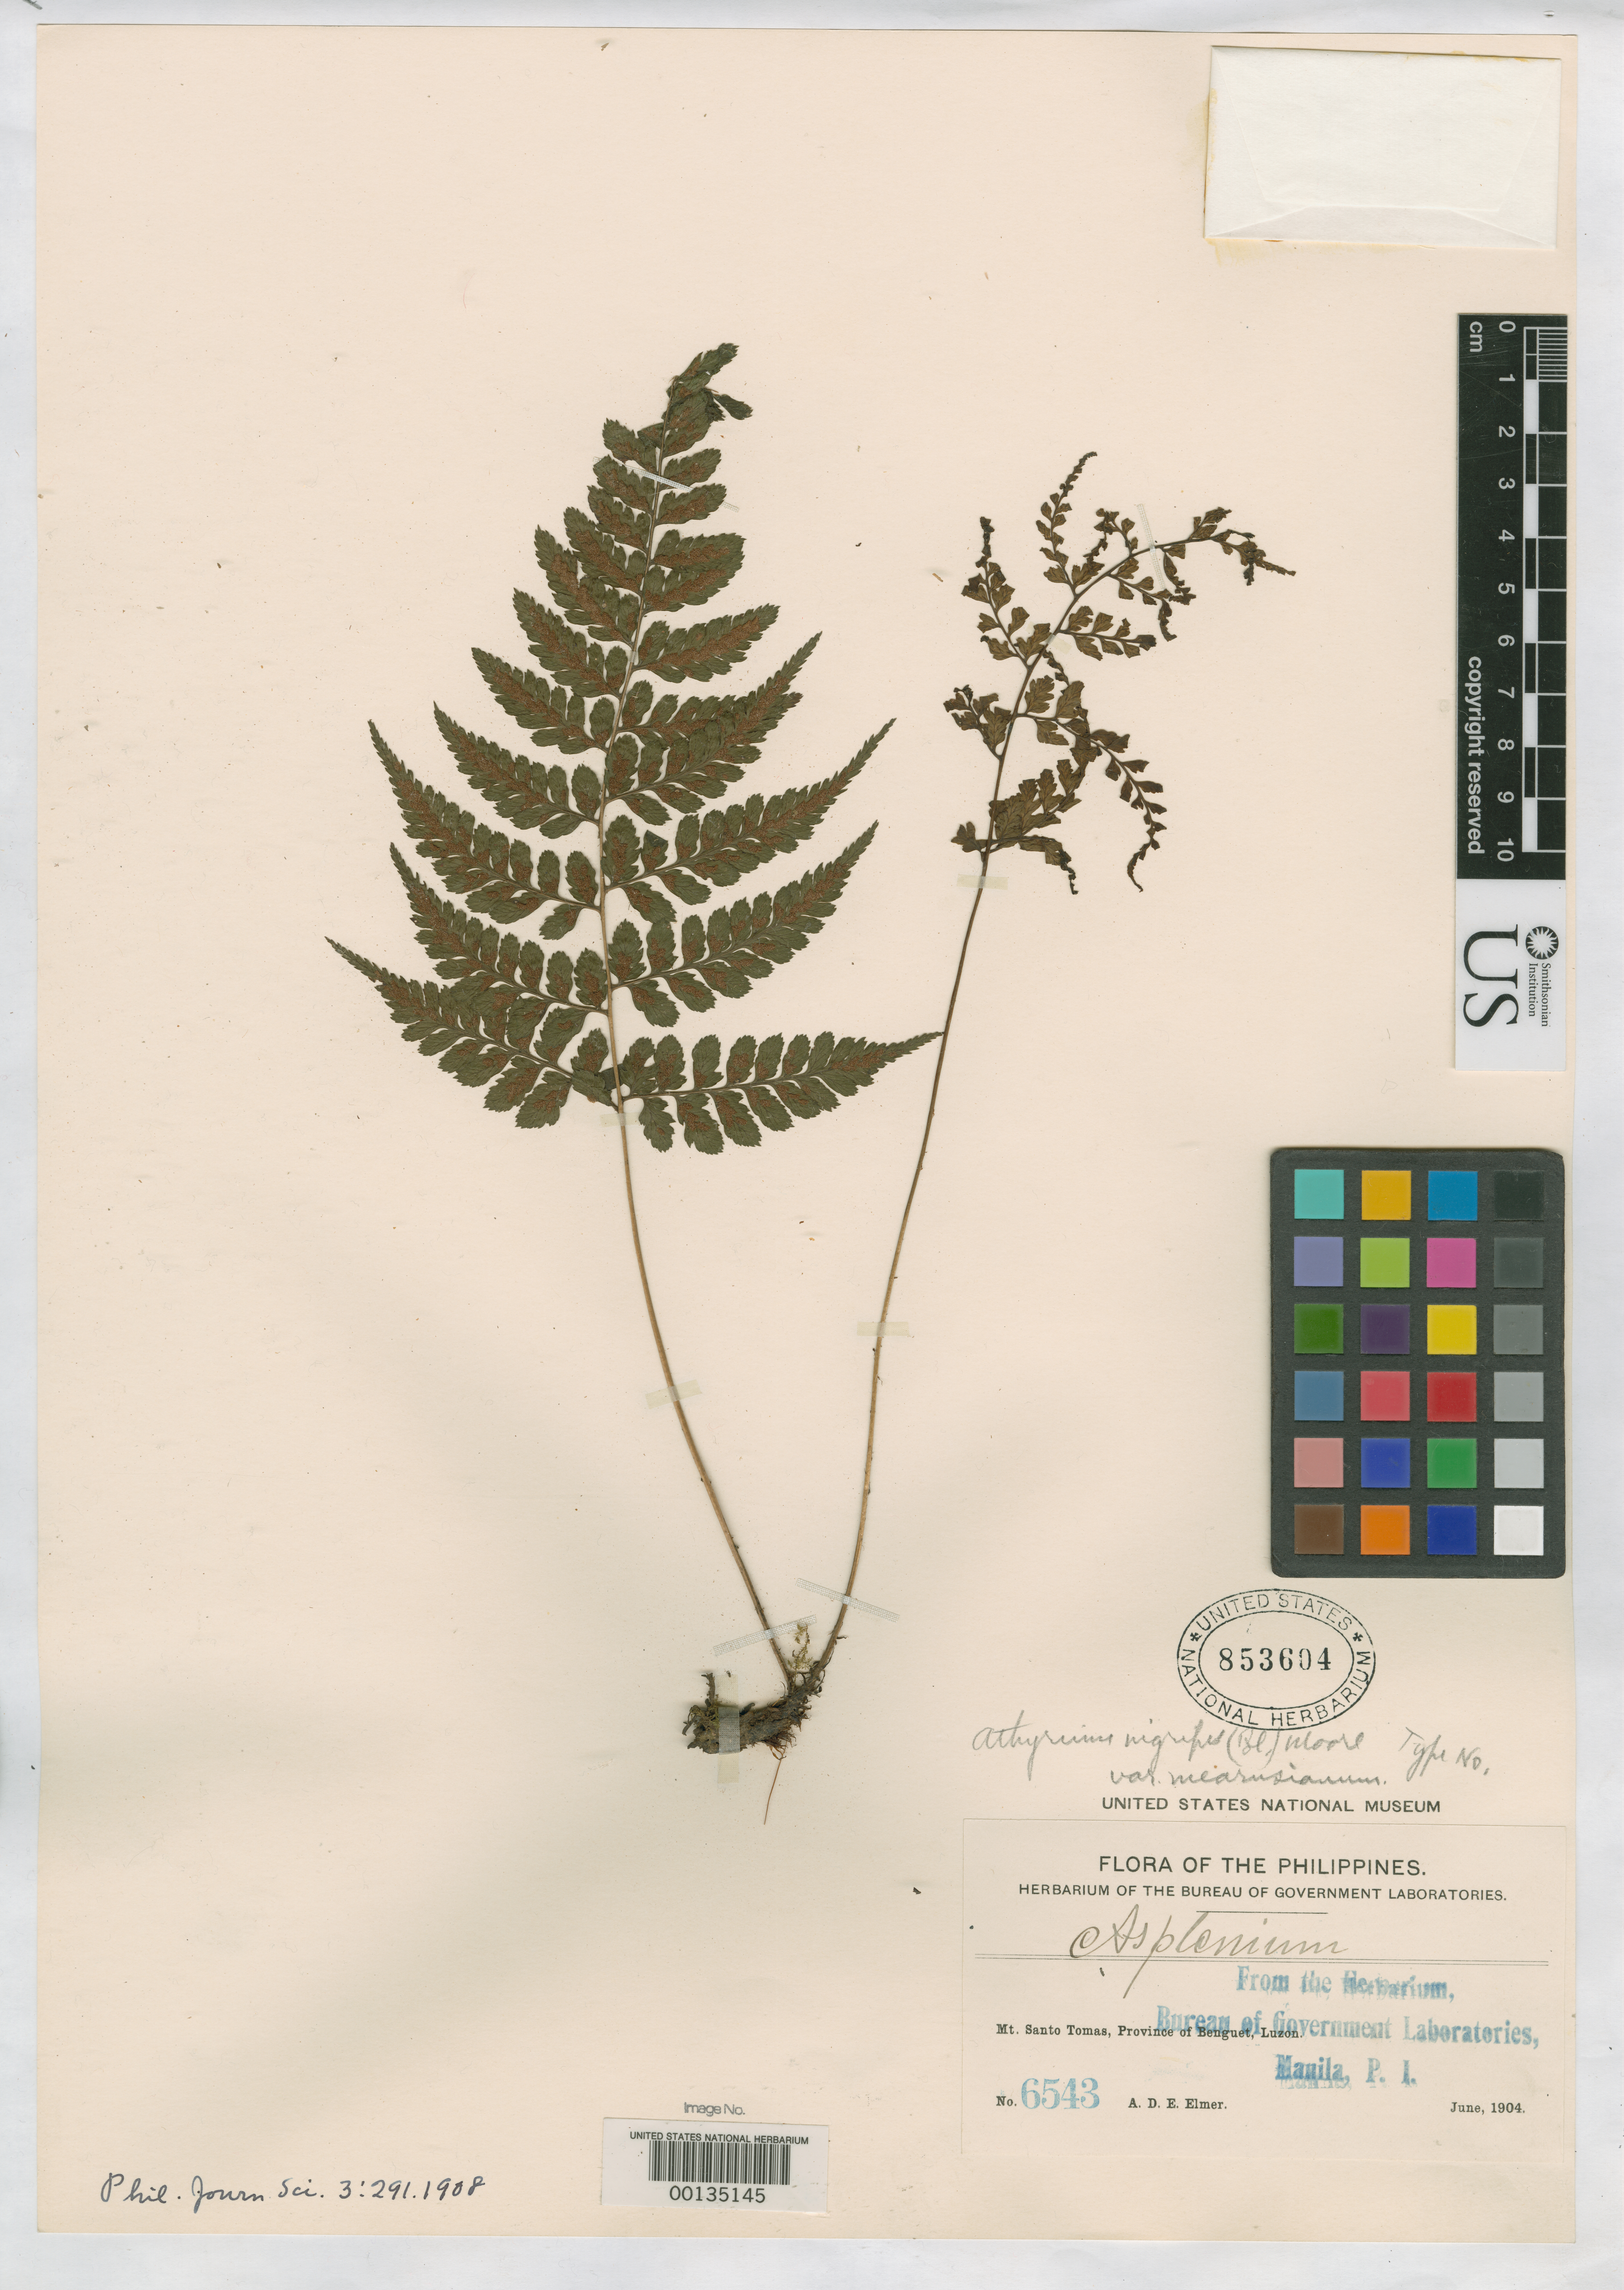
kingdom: Plantae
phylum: Tracheophyta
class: Polypodiopsida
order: Polypodiales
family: Athyriaceae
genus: Athyrium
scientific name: Athyrium nigripes var. mearnsianum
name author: Copel.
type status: Isosyntype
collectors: A. D. E. Elmer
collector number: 6543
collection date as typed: Jun 1904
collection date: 1904-06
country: Philippines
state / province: Cordillera (Administrative Region)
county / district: Benguet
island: Luzon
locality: Mt. Santo Tomas.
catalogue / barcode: US 853604